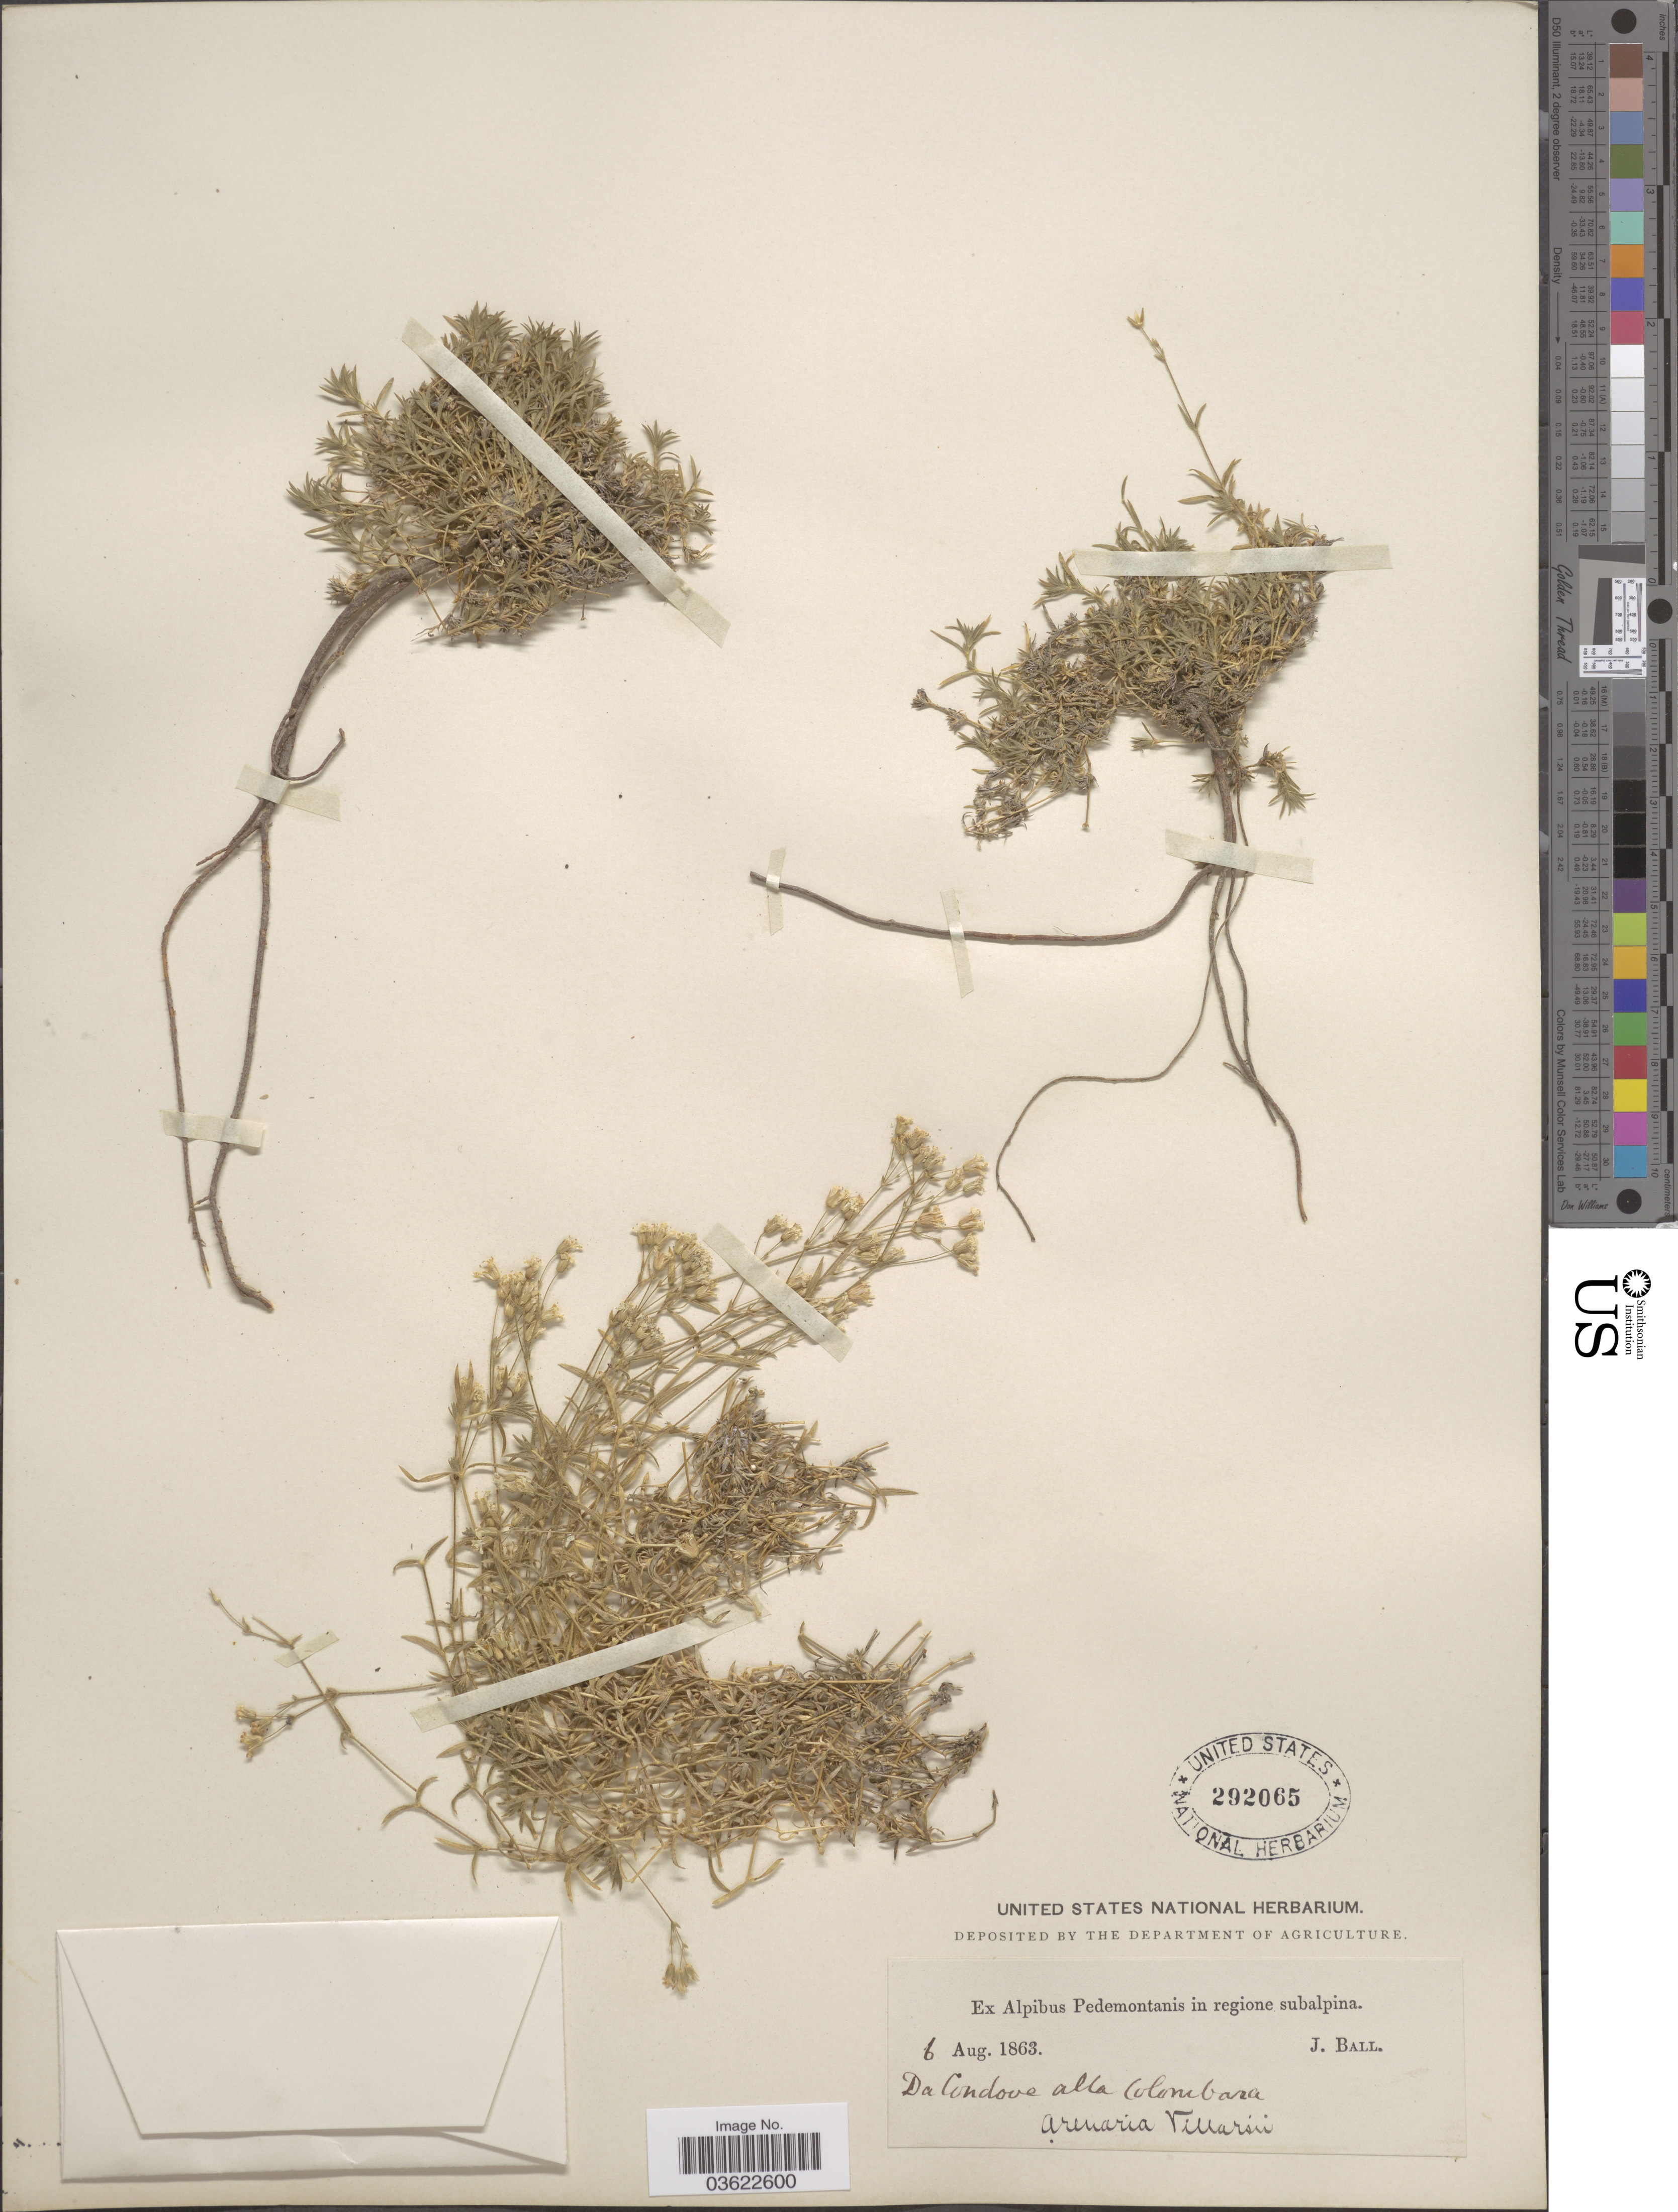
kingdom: Plantae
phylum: Tracheophyta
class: Magnoliopsida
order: Caryophyllales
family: Caryophyllaceae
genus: Arenaria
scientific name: Arenaria villarsii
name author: Balb.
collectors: J. Ball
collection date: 1863-08-06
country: Italy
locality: Ex Alpibus Pedemontanis in regione subalpina. Da Condove alla Colombara.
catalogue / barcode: US 292065